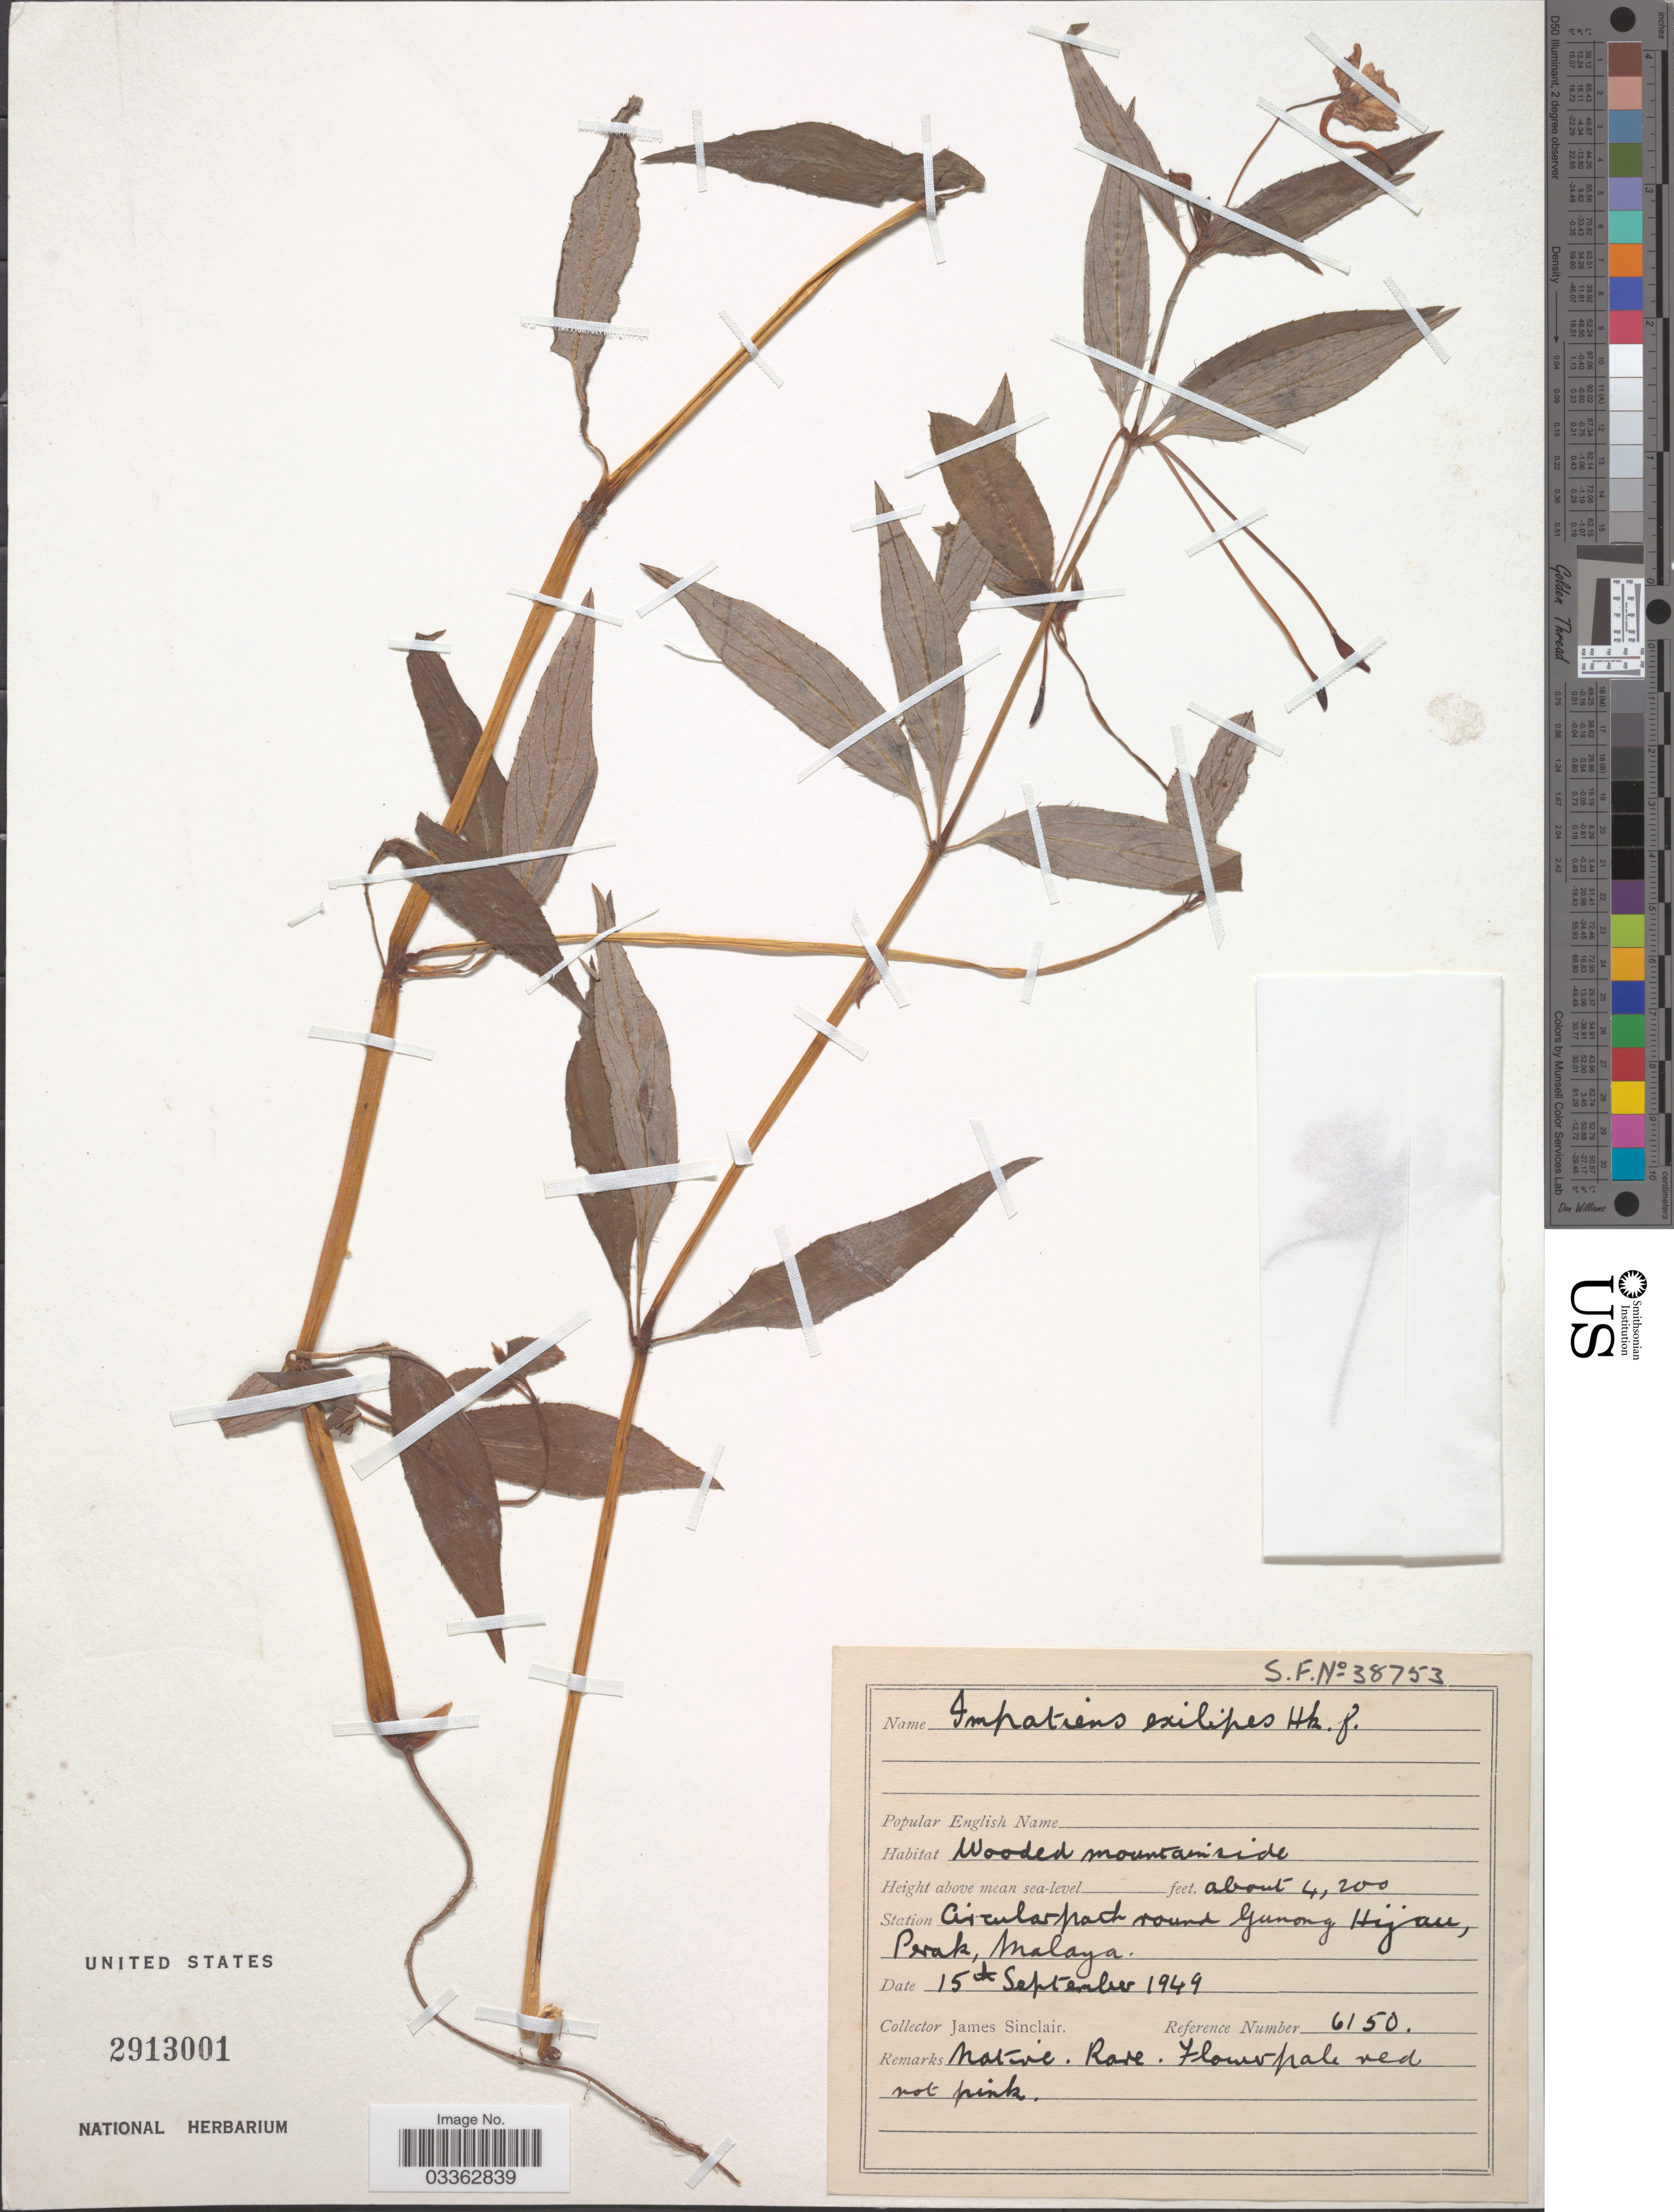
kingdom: Plantae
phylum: Tracheophyta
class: Magnoliopsida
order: Ericales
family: Balsaminaceae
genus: Impatiens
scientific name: Impatiens exilipes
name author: Hook. f. ex Ridl.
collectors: J. Sinclair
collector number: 6150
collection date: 1949-09-15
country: Malaysia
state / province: Perak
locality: Station Circular path round Gunong Hijau, Perak, Malaya.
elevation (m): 1280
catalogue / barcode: US 2913001